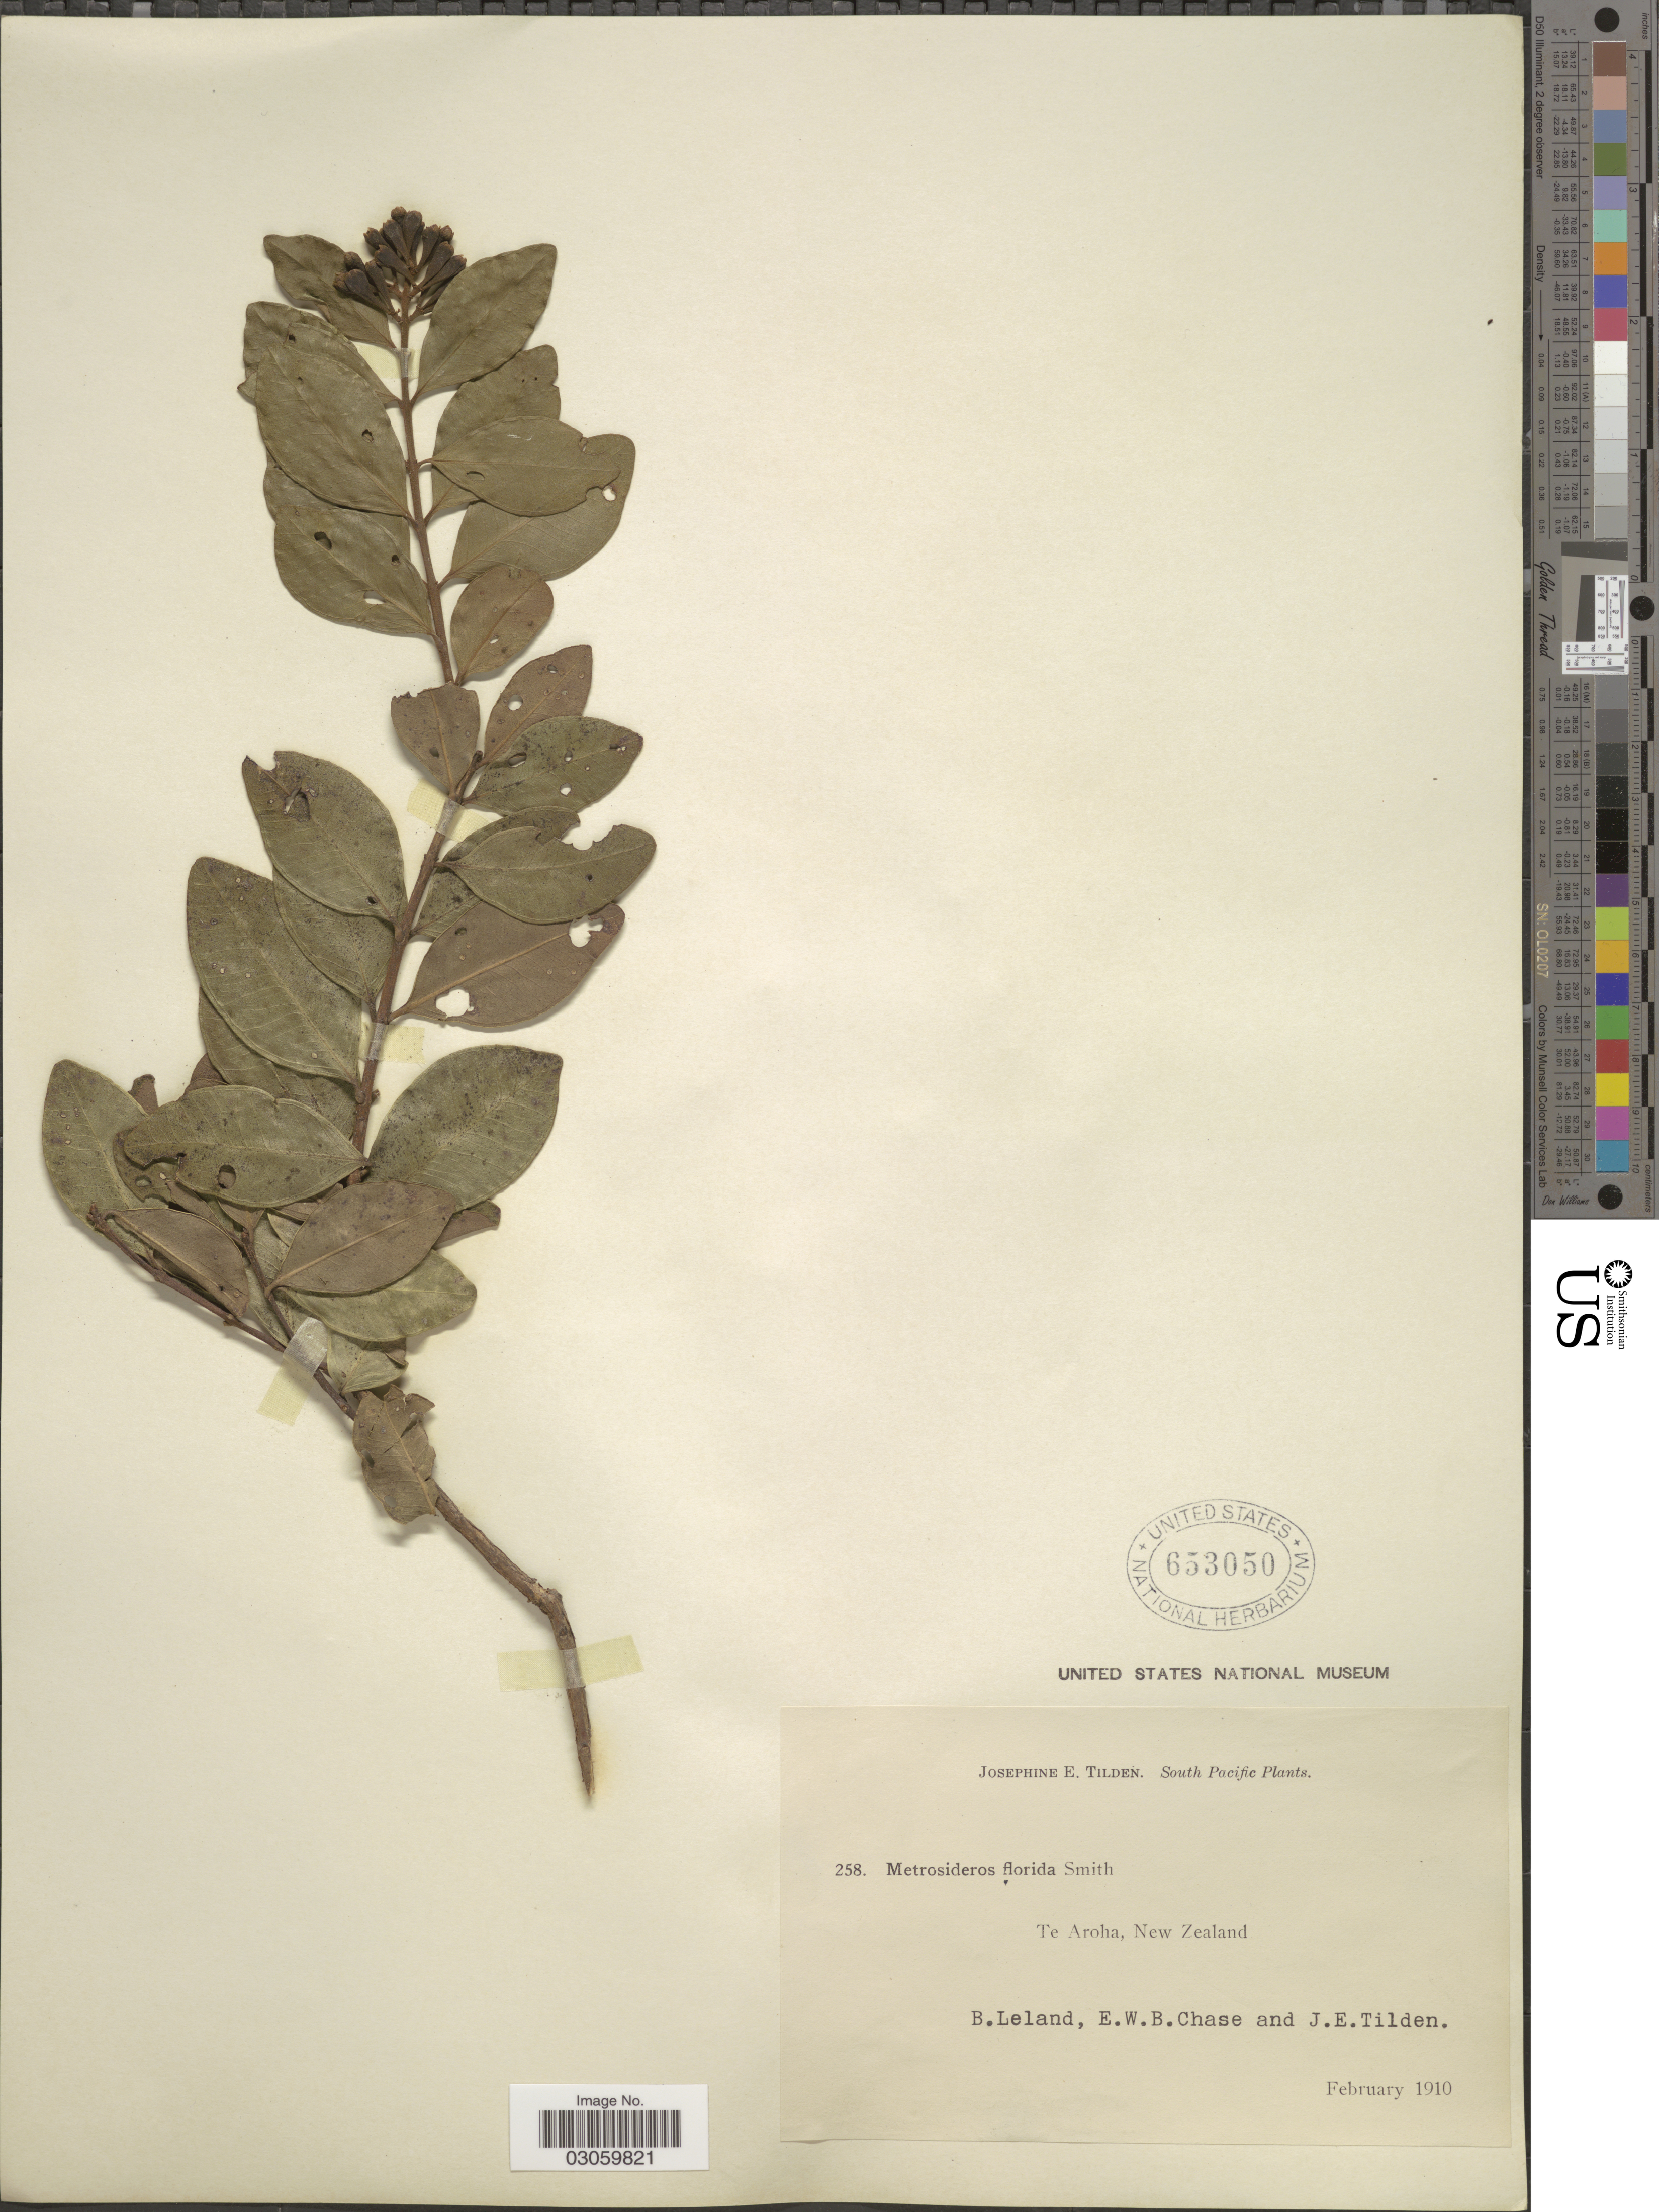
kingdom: Plantae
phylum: Tracheophyta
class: Magnoliopsida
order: Myrtales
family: Myrtaceae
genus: Metrosideros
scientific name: Metrosideros scandens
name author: Banks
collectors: B. Leland, E. W. Chase & J. E. Tilden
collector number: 258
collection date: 1910-02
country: New Zealand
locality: South Pacific. Te Aroha.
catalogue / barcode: US 653050